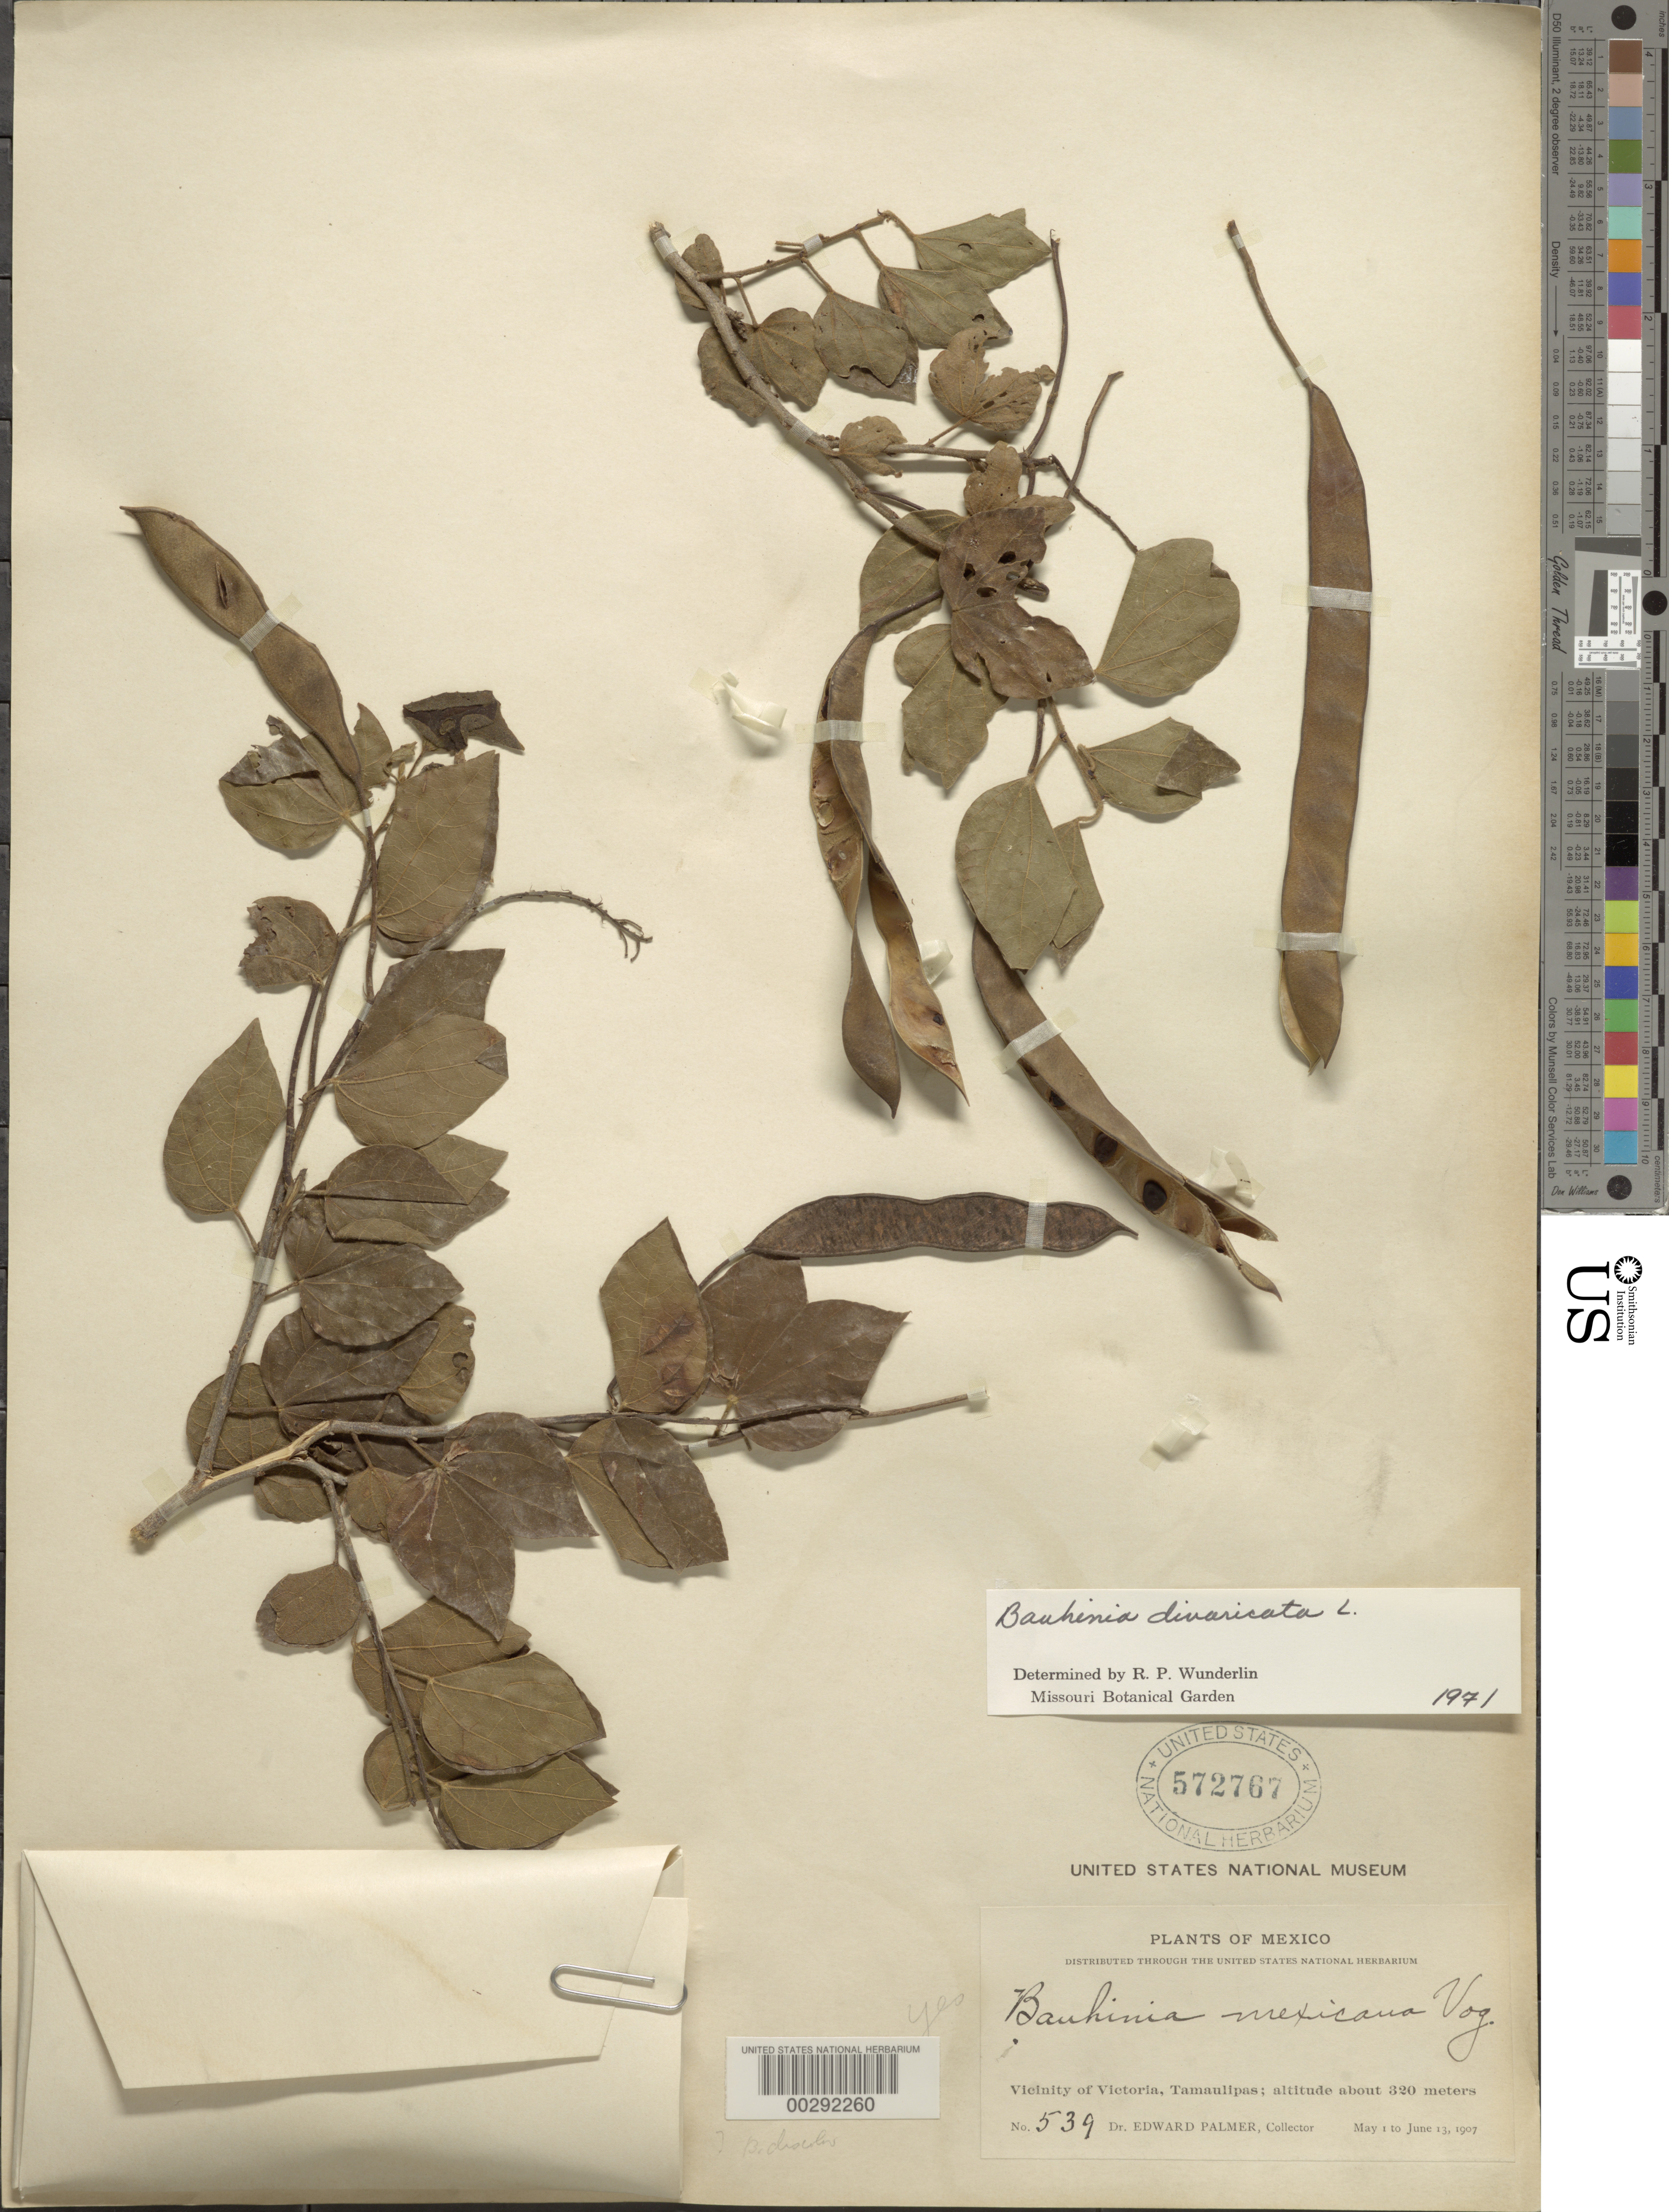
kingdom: Plantae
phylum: Tracheophyta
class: Magnoliopsida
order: Fabales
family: Fabaceae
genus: Bauhinia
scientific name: Bauhinia divaricata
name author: L.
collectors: E. Palmer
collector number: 539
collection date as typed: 01 May 1907 to 13 Jun 1907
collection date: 1907-05-01/1907-06-13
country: Mexico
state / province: Tamaulipas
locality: Vicinity of Victoria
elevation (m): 320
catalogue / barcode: US 572767